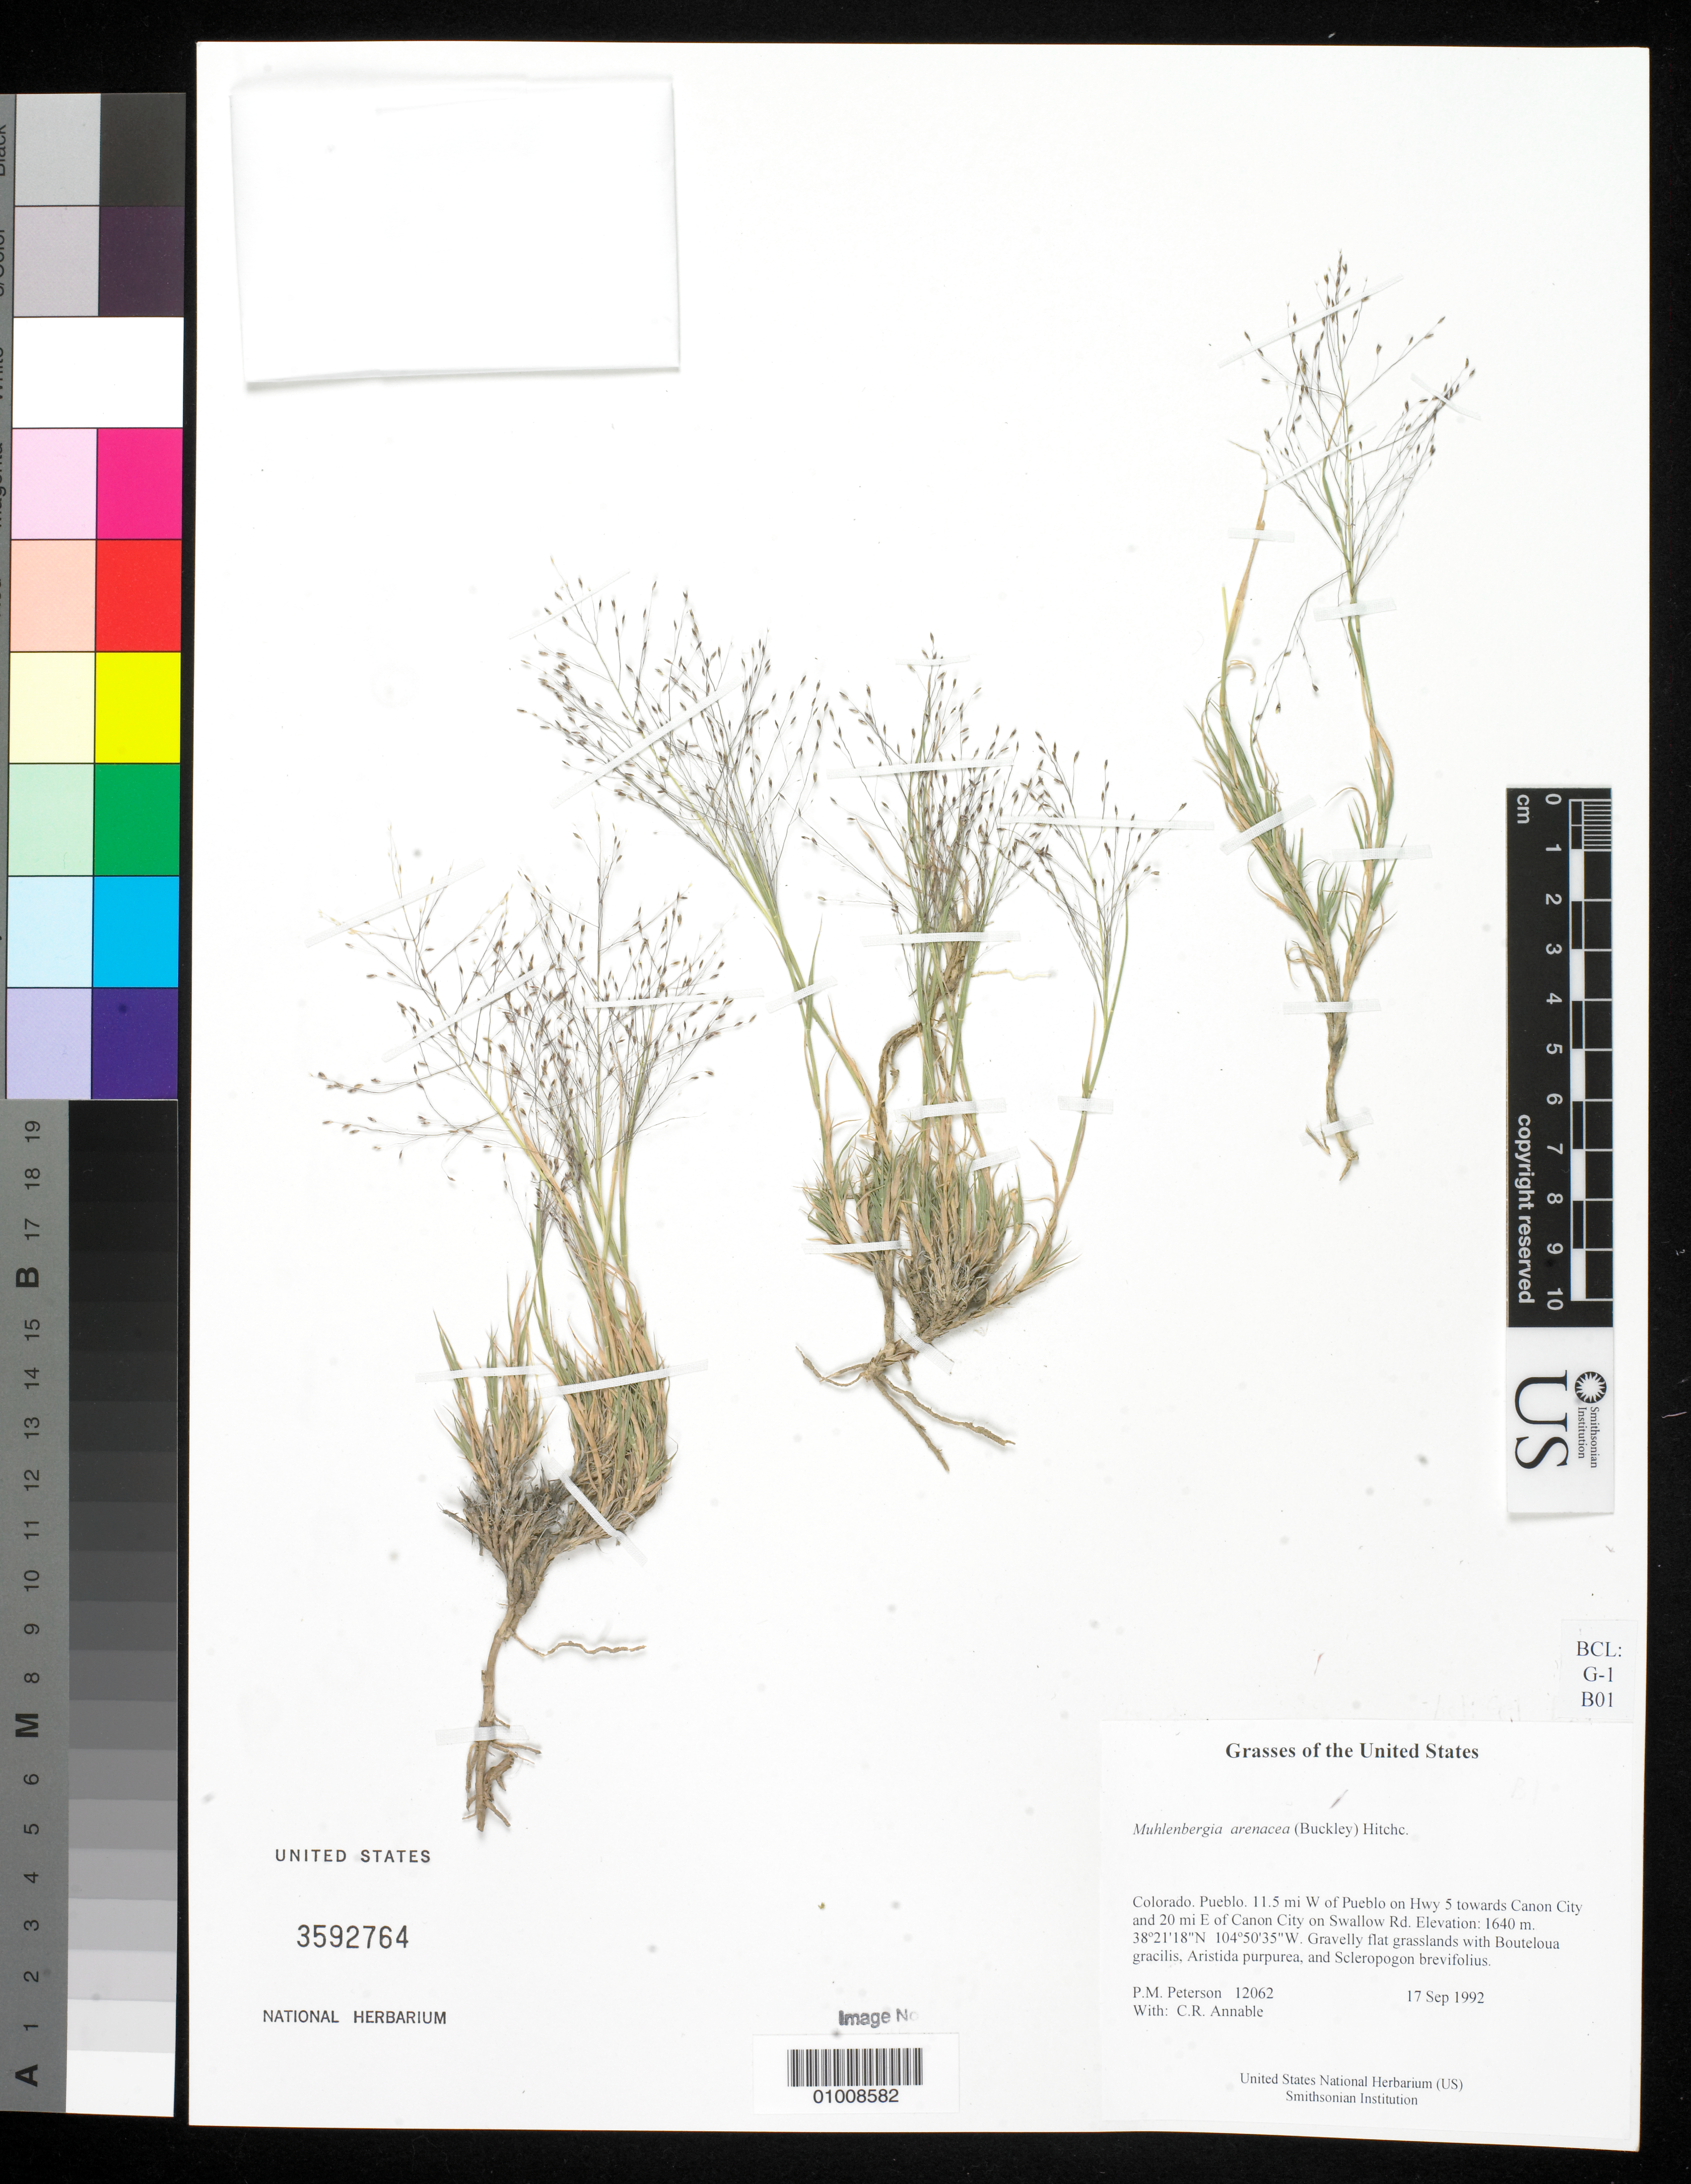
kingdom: Plantae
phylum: Tracheophyta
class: Liliopsida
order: Poales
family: Poaceae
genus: Muhlenbergia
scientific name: Muhlenbergia arenacea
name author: (Buckley) Hitchc.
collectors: P. M. Peterson & C. R. Annable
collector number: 12062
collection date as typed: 17 Sep 1992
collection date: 1992-09-17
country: United States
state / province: Colorado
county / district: Pueblo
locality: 11.5 mi W of Pueblo on Hwy 5 towards Canon City and 20 mi E of Canon City on Swallow Rd.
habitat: Gravelly flat grasslands with Bouteloua gracilis, Aristida purpurea, and Scleropogon brevifolius.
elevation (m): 1640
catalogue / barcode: US 3592764